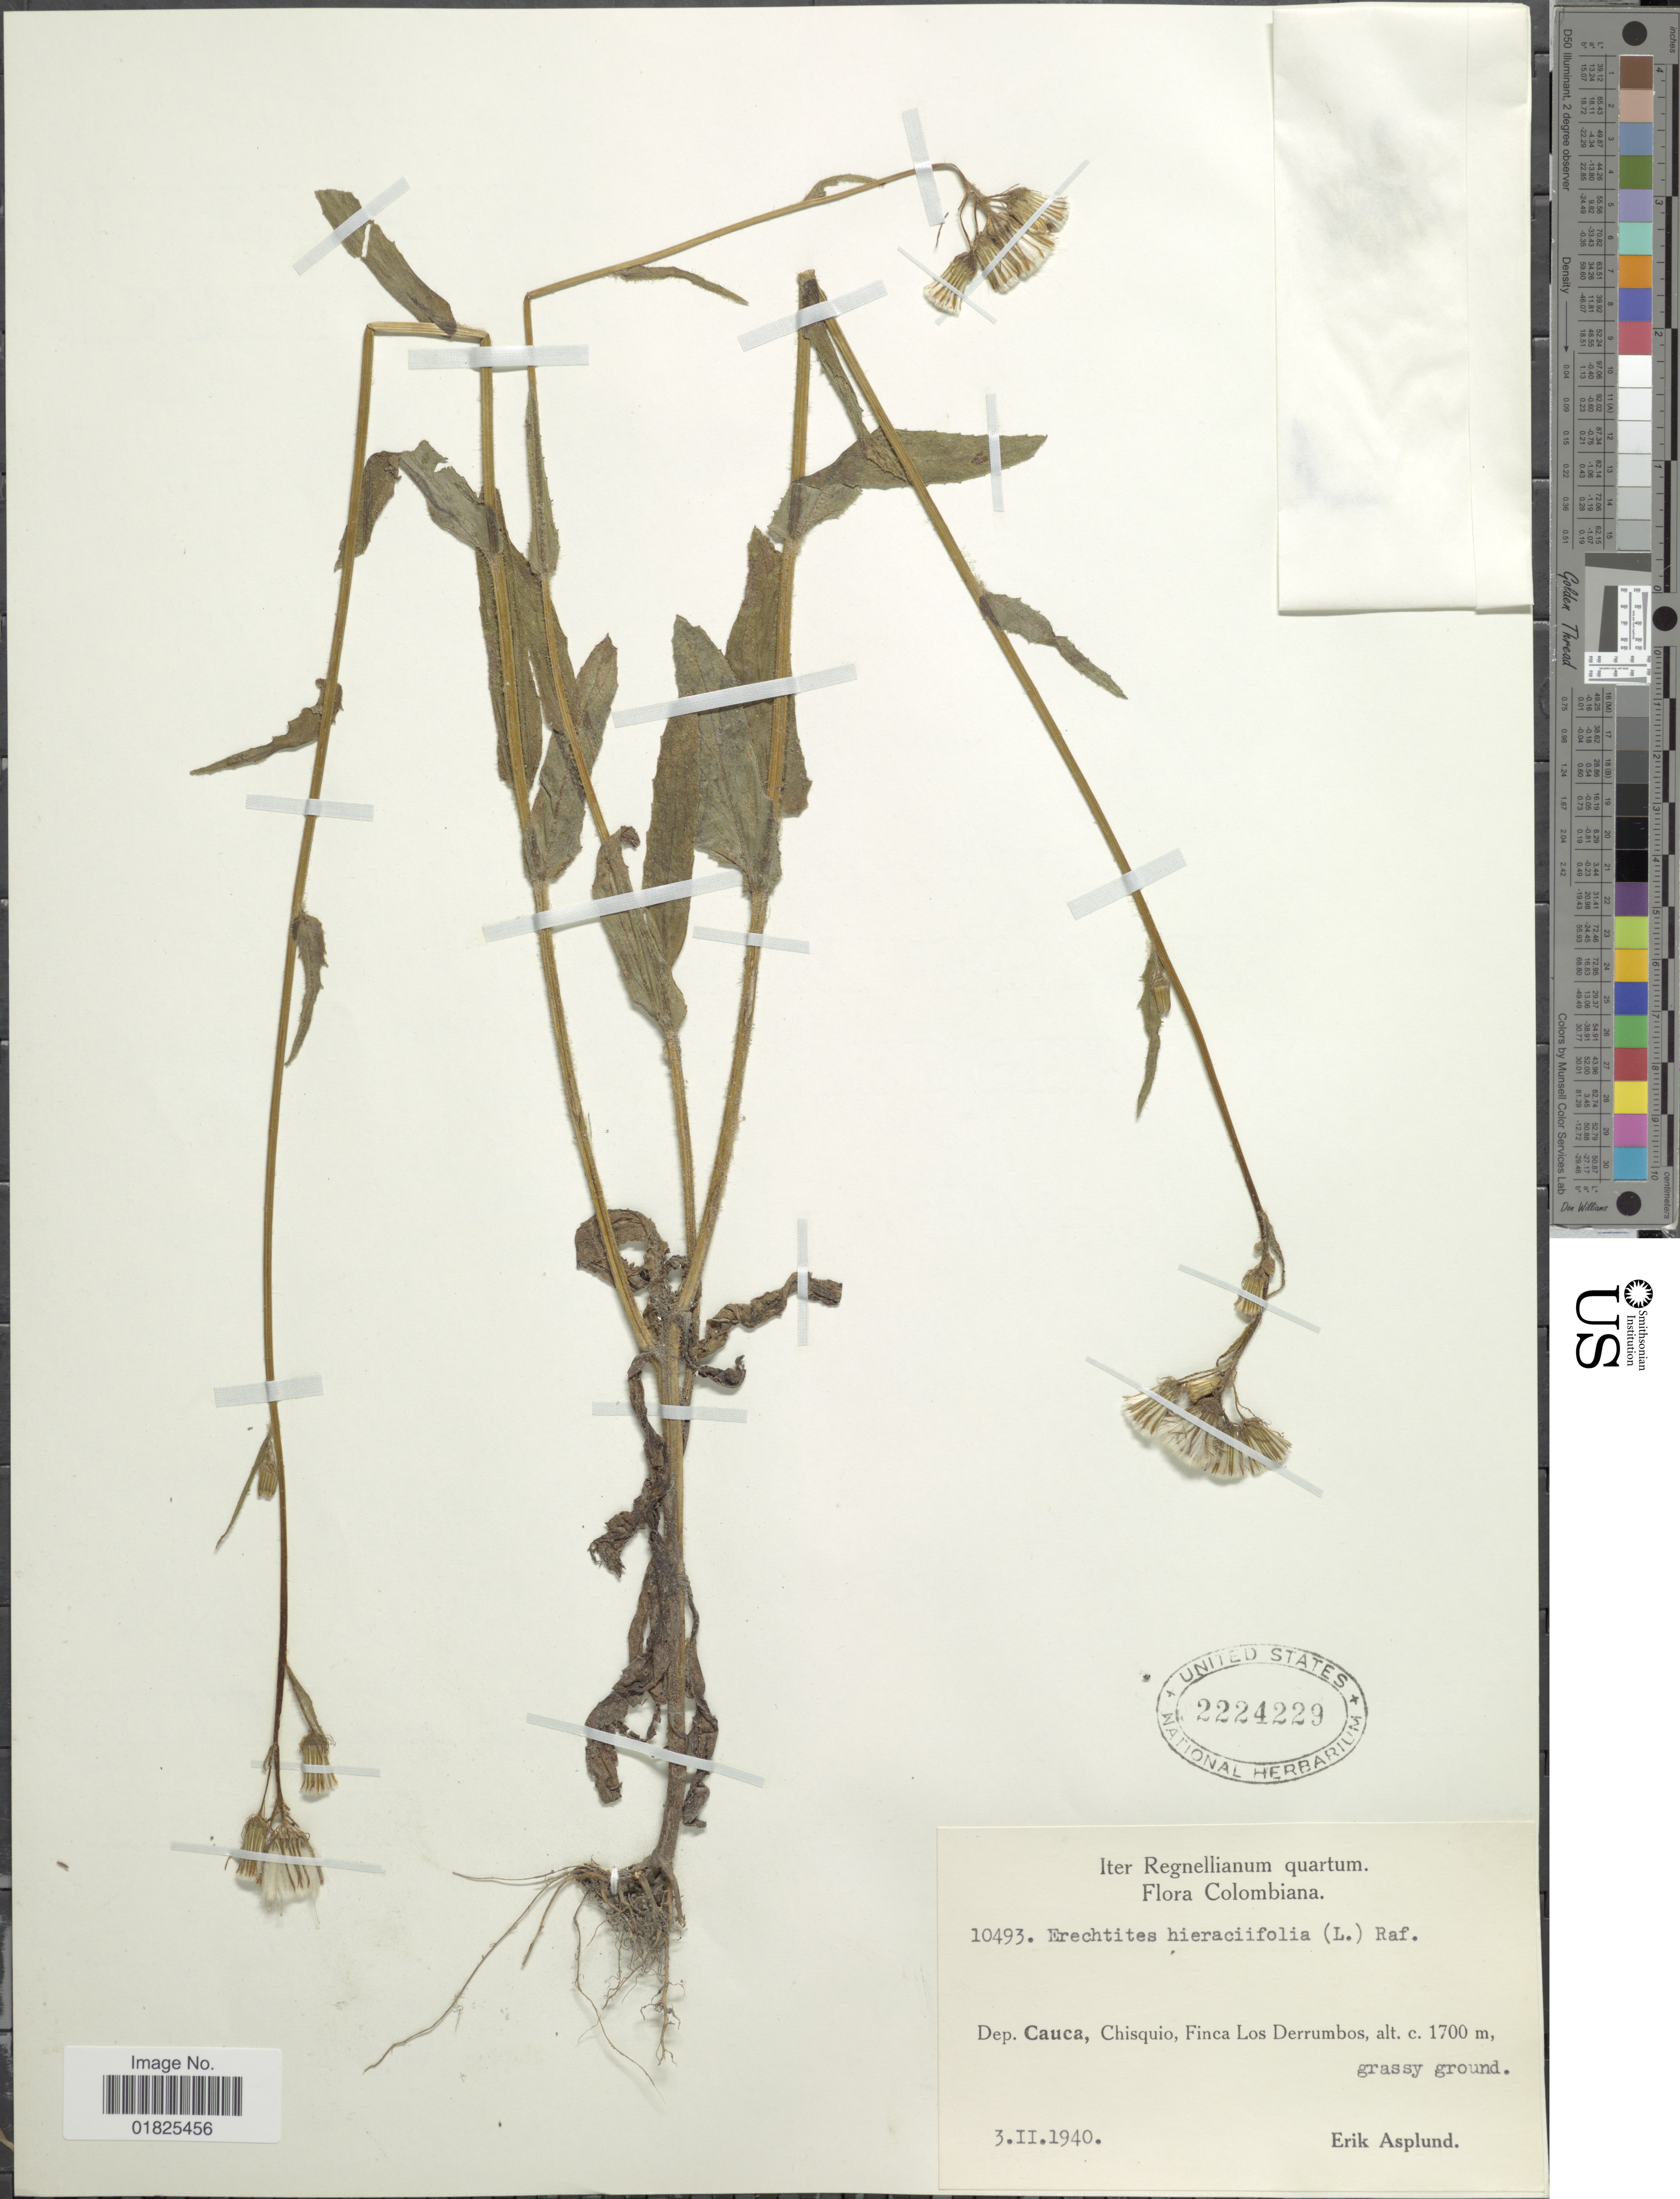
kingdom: Plantae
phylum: Tracheophyta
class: Magnoliopsida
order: Asterales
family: Asteraceae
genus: Erechtites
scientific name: Erechtites hieraciifolius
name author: (L.) Raf. ex DC.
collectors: E. Asplund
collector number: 10493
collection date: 1940-02-03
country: Colombia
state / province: Cauca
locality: Chisquio, Finca Los Derrumbos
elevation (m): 1700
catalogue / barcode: US 2224229